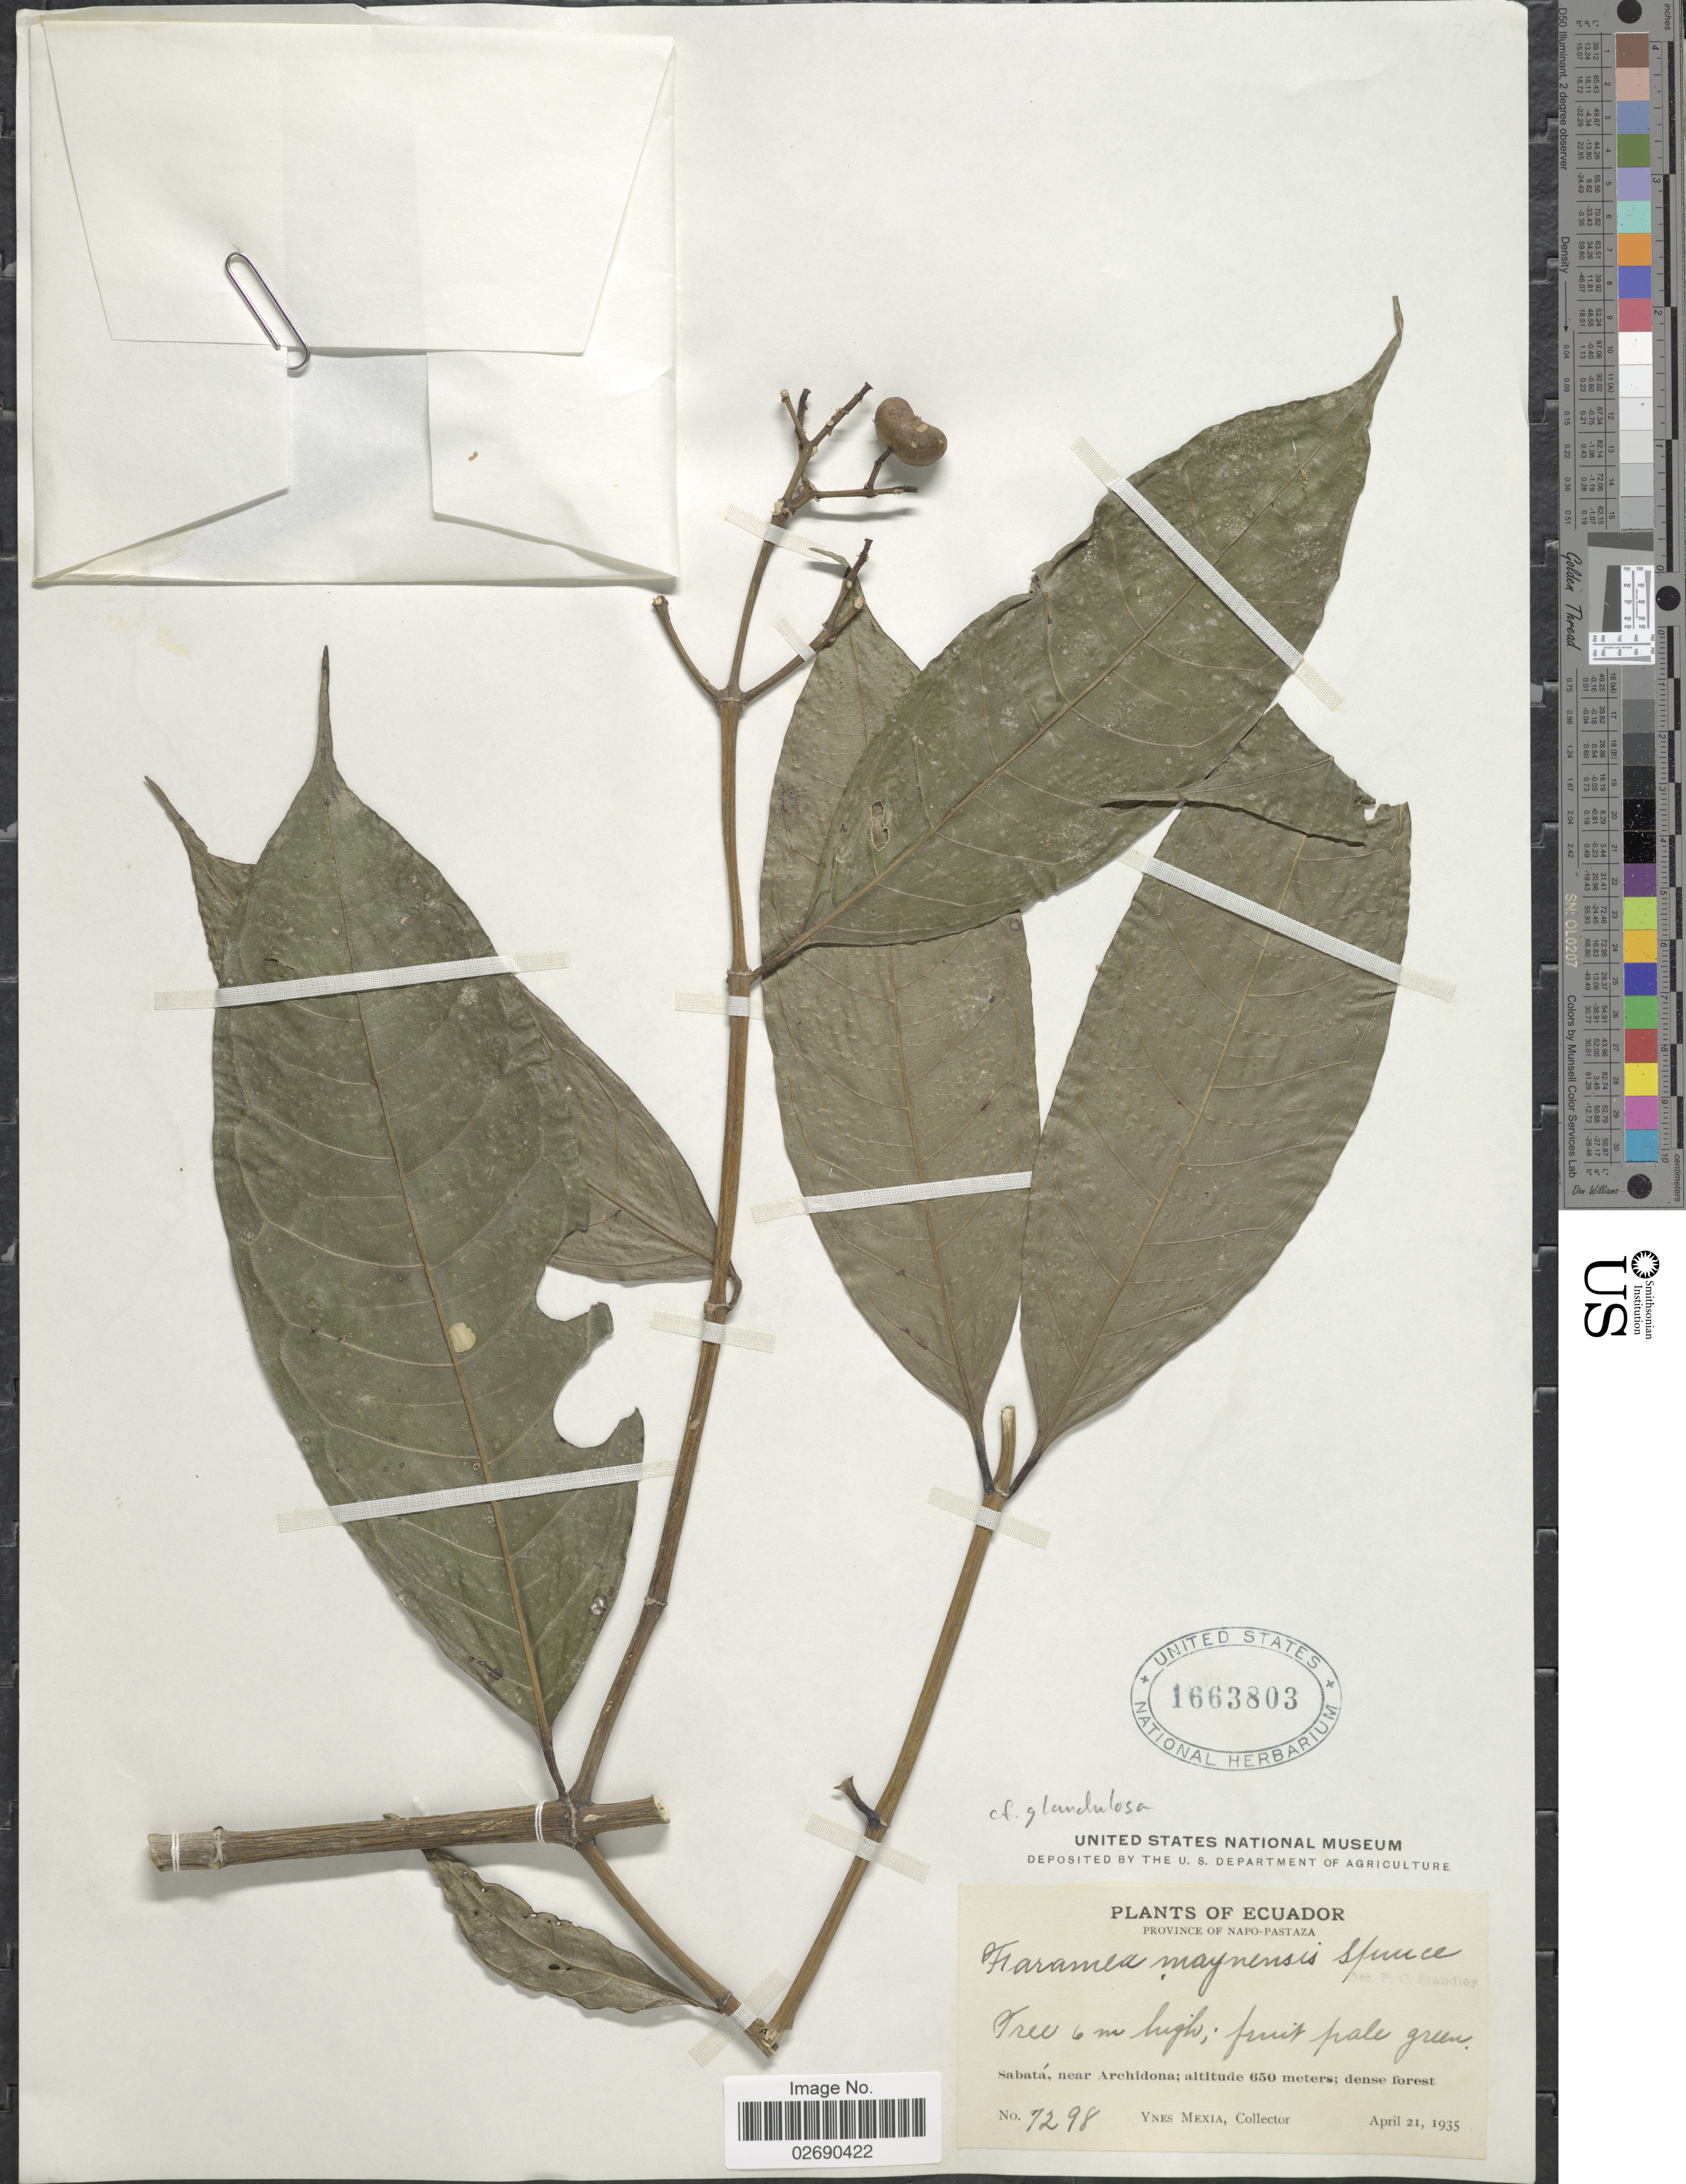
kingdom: Plantae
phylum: Tracheophyta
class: Magnoliopsida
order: Gentianales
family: Rubiaceae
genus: Faramea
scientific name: Faramea glandulosa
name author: Poepp.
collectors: Y. Mexia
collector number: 7298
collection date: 1935-04-21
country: Ecuador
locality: Province of Napo-Pastaza. Sabatá, near Archidona.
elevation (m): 650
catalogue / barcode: US 1663803